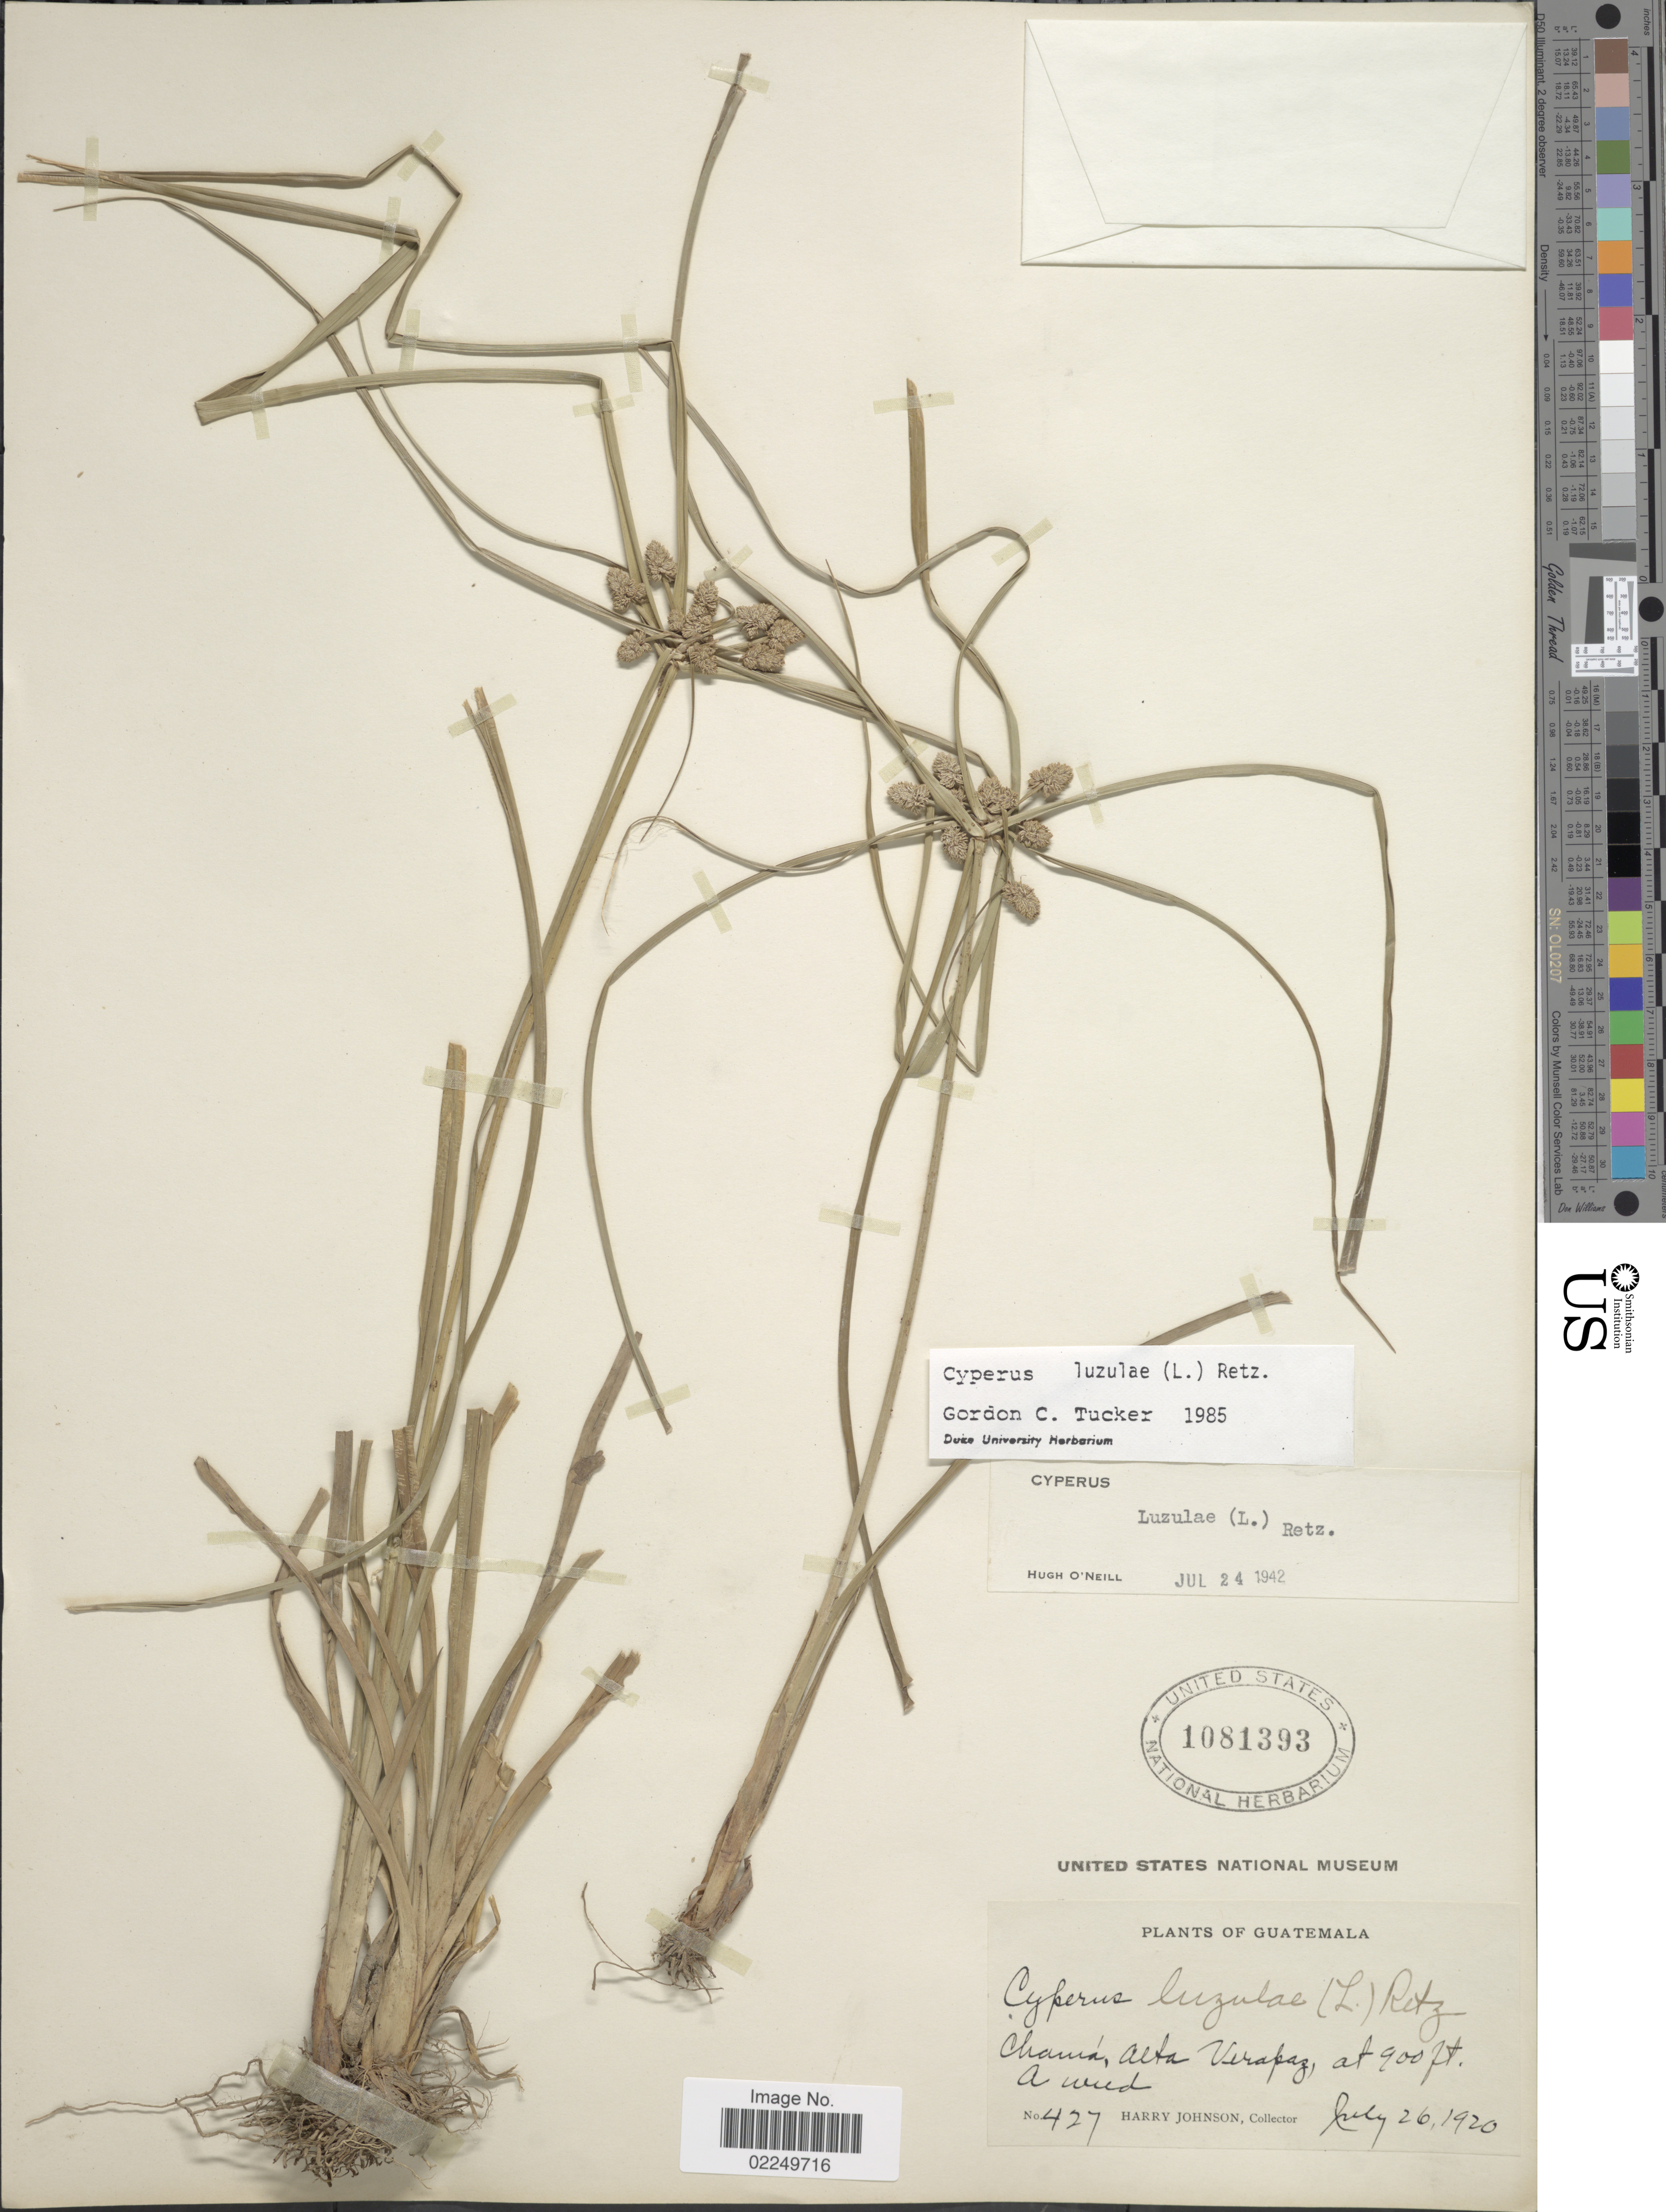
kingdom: Plantae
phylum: Tracheophyta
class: Liliopsida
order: Poales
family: Cyperaceae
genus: Cyperus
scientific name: Cyperus luzulae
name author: (L.) Rottb. ex Retz.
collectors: H. Johnson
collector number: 427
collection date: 1920-07-26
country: Guatemala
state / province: Alta Verapaz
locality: Chama, Alta Verapaz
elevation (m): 274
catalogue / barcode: US 1081393